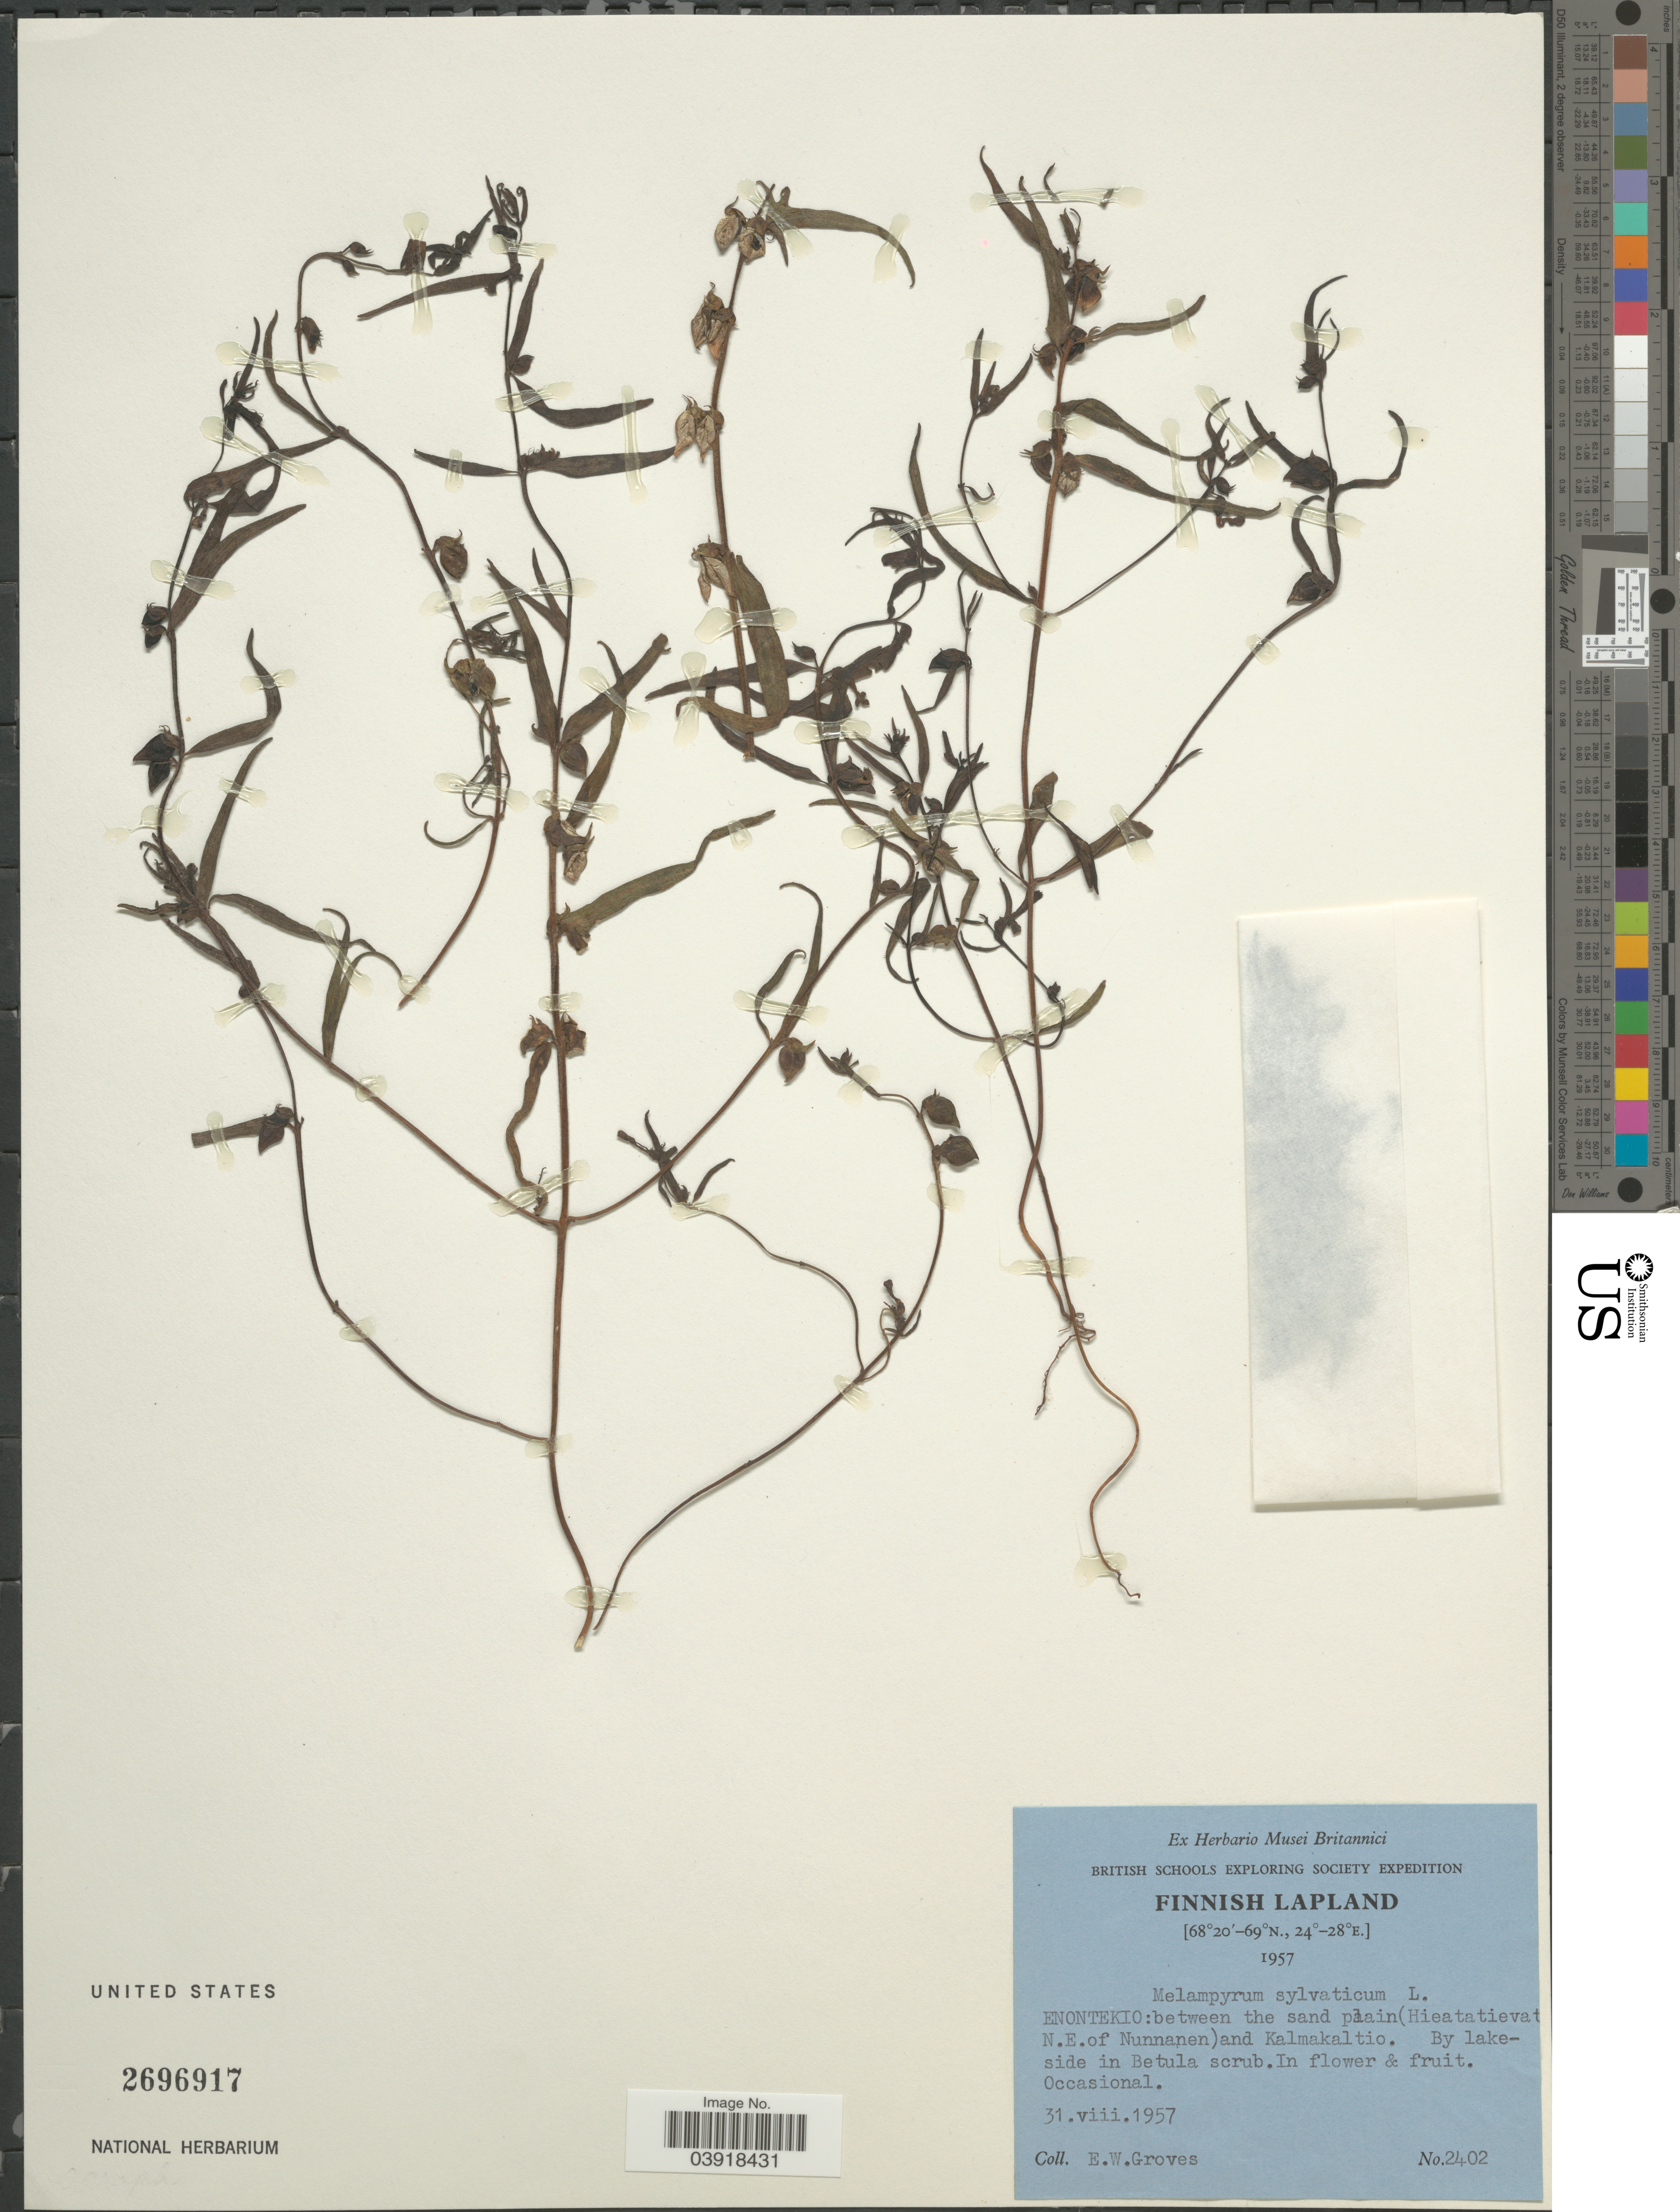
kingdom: Plantae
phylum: Tracheophyta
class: Magnoliopsida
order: Lamiales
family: Orobanchaceae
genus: Melampyrum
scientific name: Melampyrum sylvaticum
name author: L.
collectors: E. Groves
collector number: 2402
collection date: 1957-08-31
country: Finland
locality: Finnish Lapland. Enontekio: between the sand plain (Hieatatievat N.E. of Nunnanen) and Kalmakaltio. By lake-side in Betula scrub.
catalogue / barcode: US 2696917